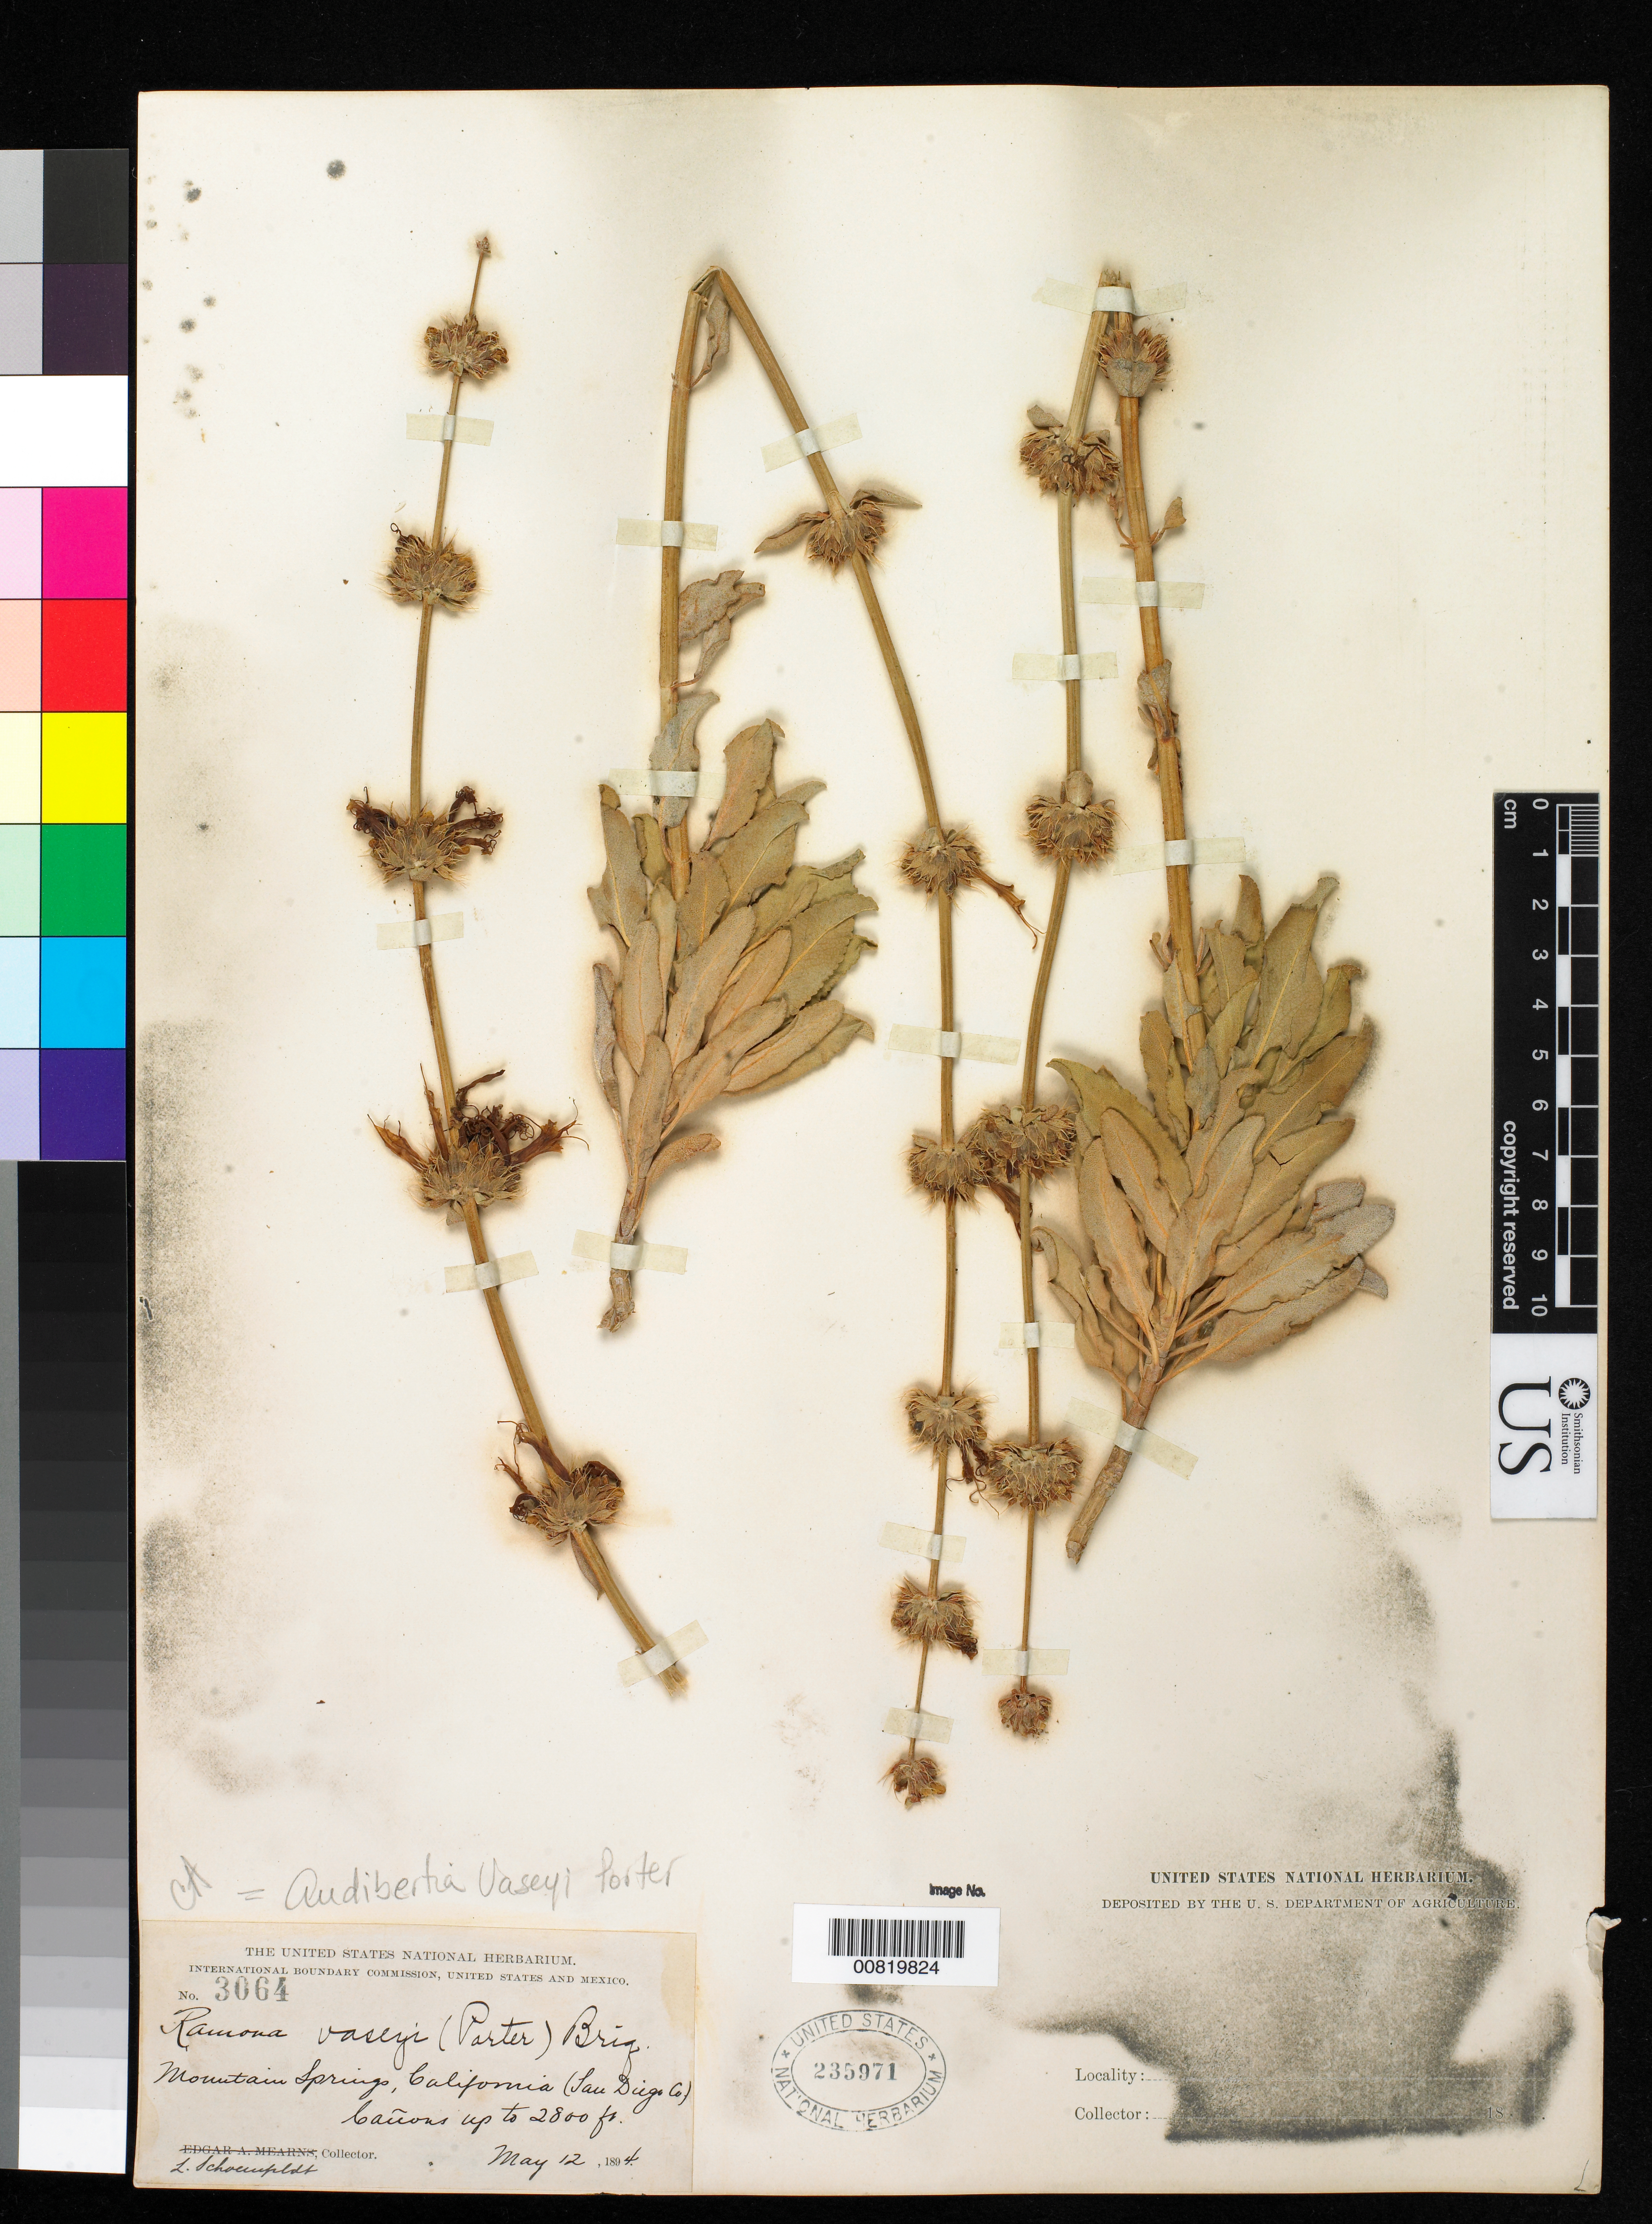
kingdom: Plantae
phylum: Tracheophyta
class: Magnoliopsida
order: Lamiales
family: Lamiaceae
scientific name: Audibertia vaseyi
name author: Porter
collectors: L. Schoenfeldt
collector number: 3064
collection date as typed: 12 May 1894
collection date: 1894-05-12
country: United States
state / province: California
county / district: San Diego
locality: Cañons of Mountain Springs, San Diego County, California.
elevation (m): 853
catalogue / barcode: US 235971